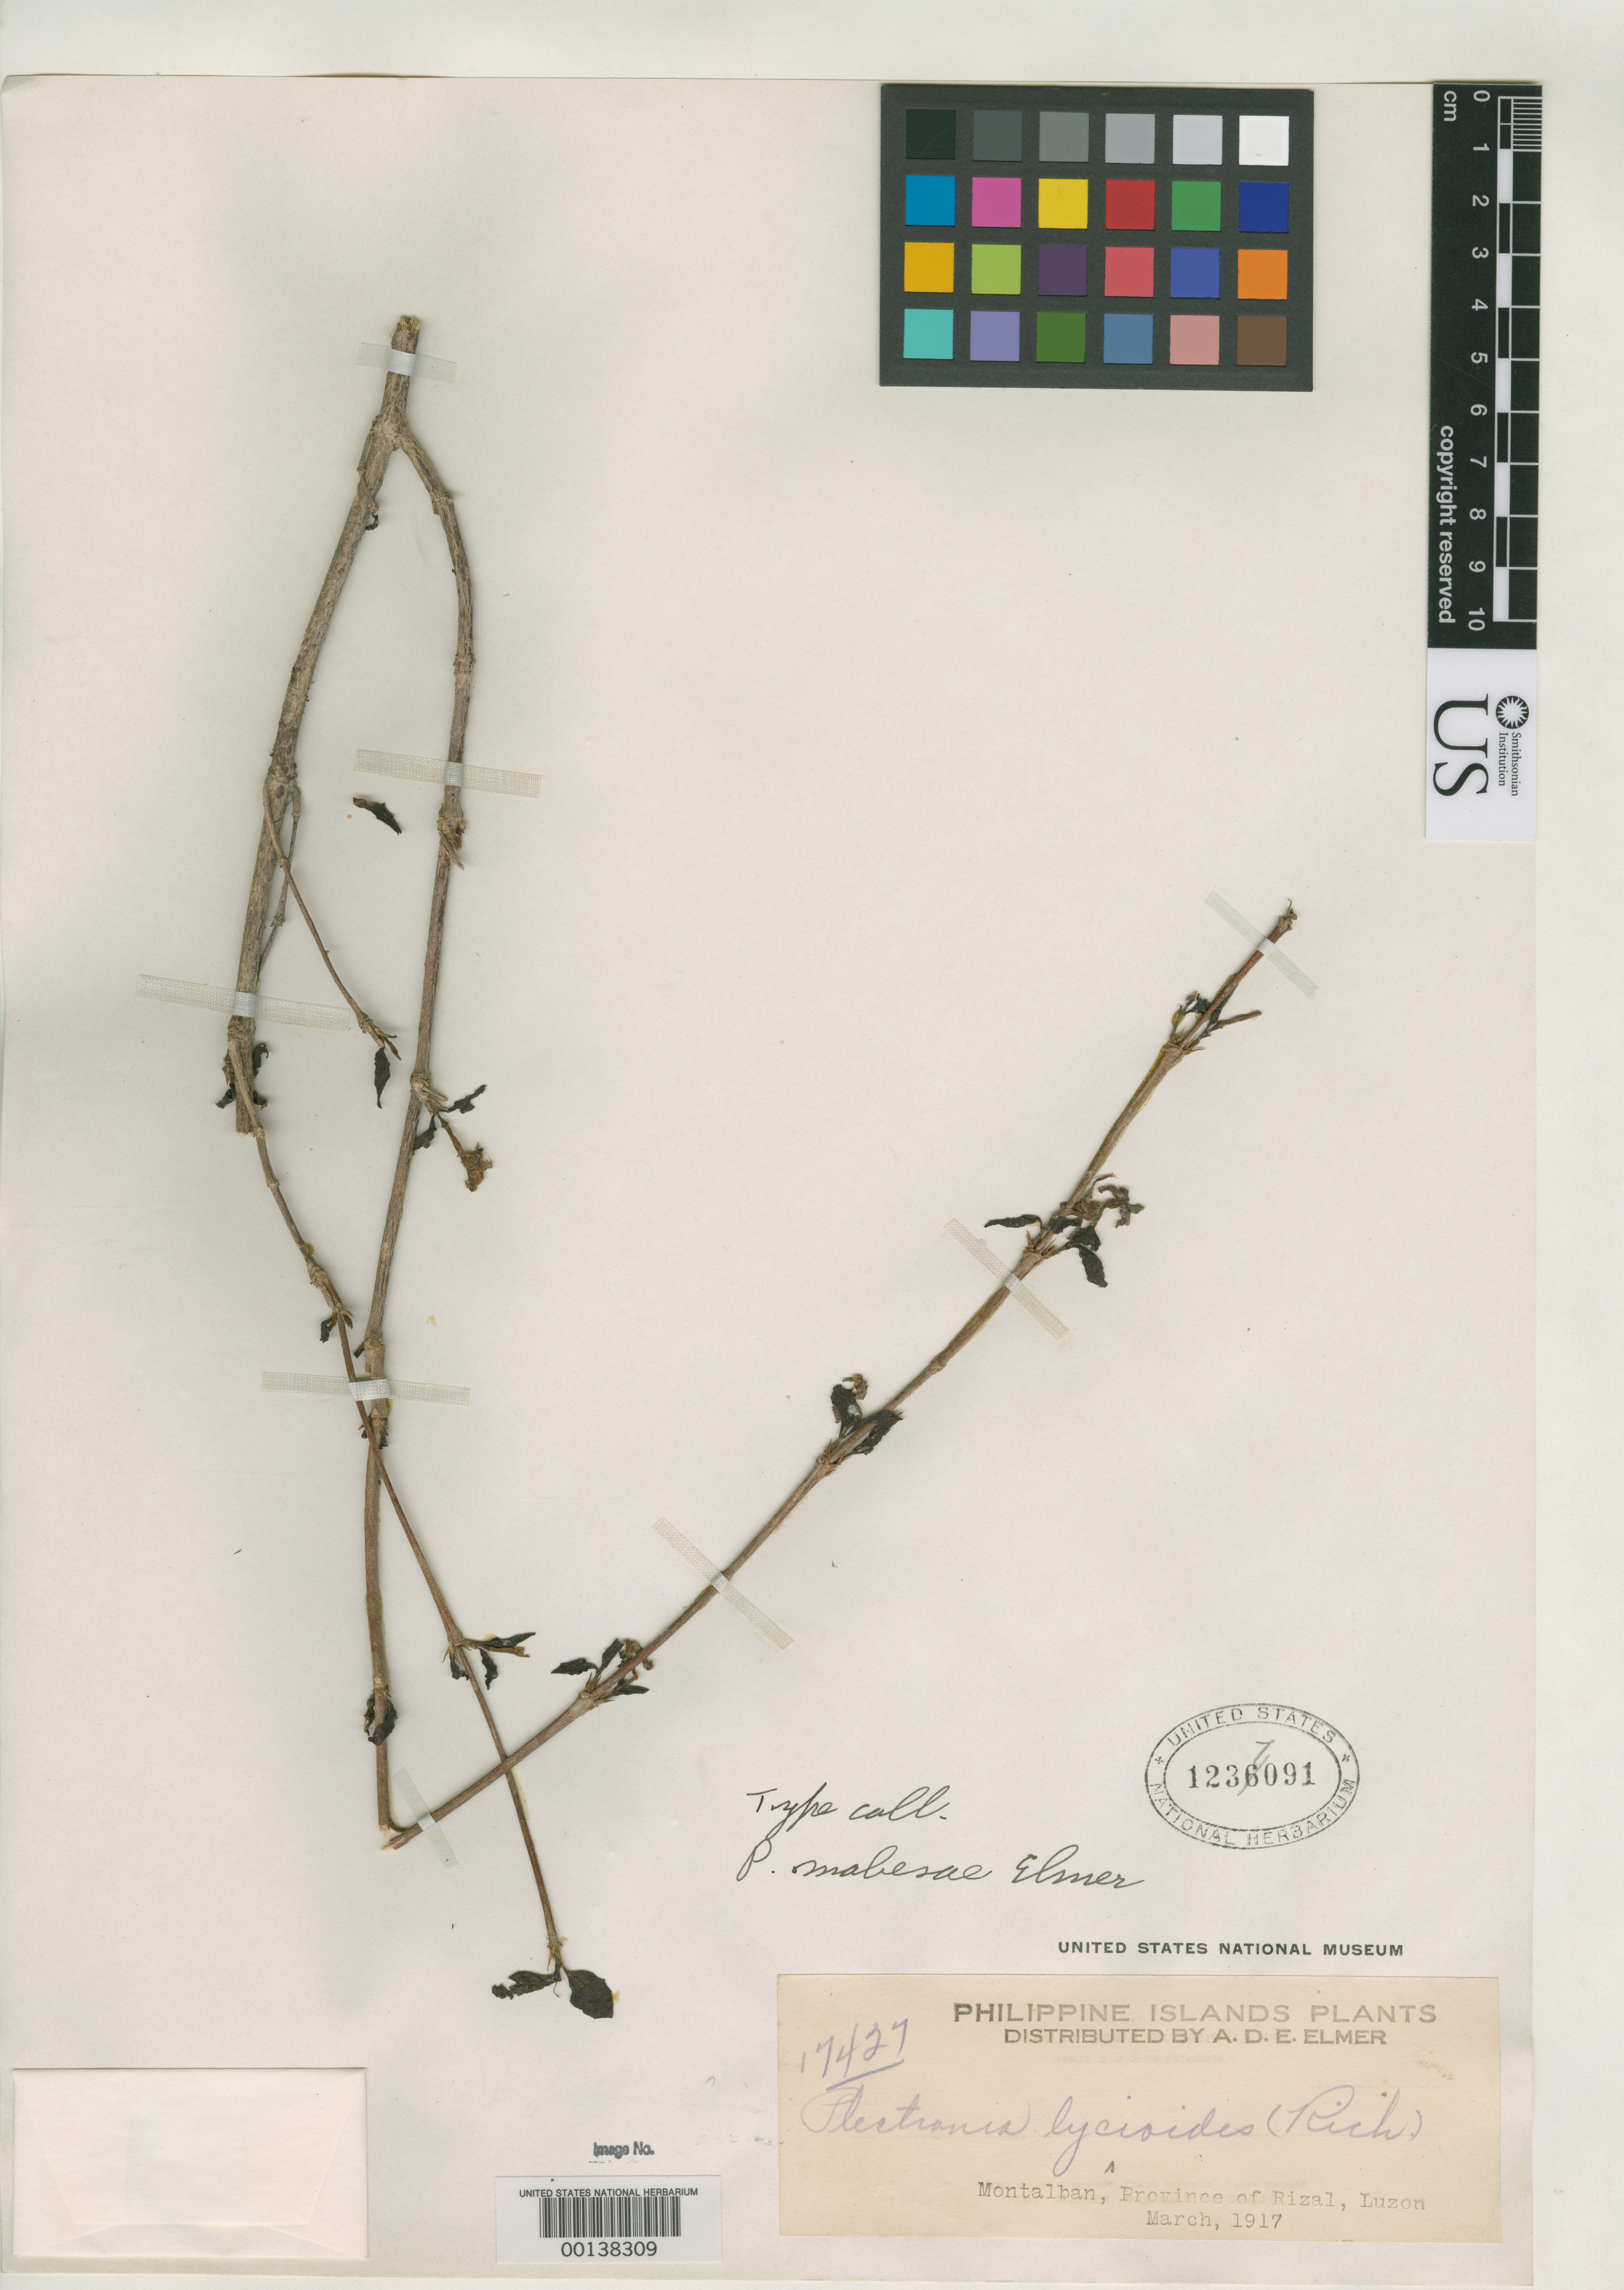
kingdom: Plantae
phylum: Tracheophyta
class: Magnoliopsida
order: Gentianales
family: Rubiaceae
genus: Plectronia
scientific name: Plectronia mabesae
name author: Elmer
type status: Isotype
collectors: A. D. E. Elmer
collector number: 17427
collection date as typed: Mar 1917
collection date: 1917-03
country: Philippines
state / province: Calabarzon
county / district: Rizal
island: Luzon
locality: Montalban.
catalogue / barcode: US 1237091